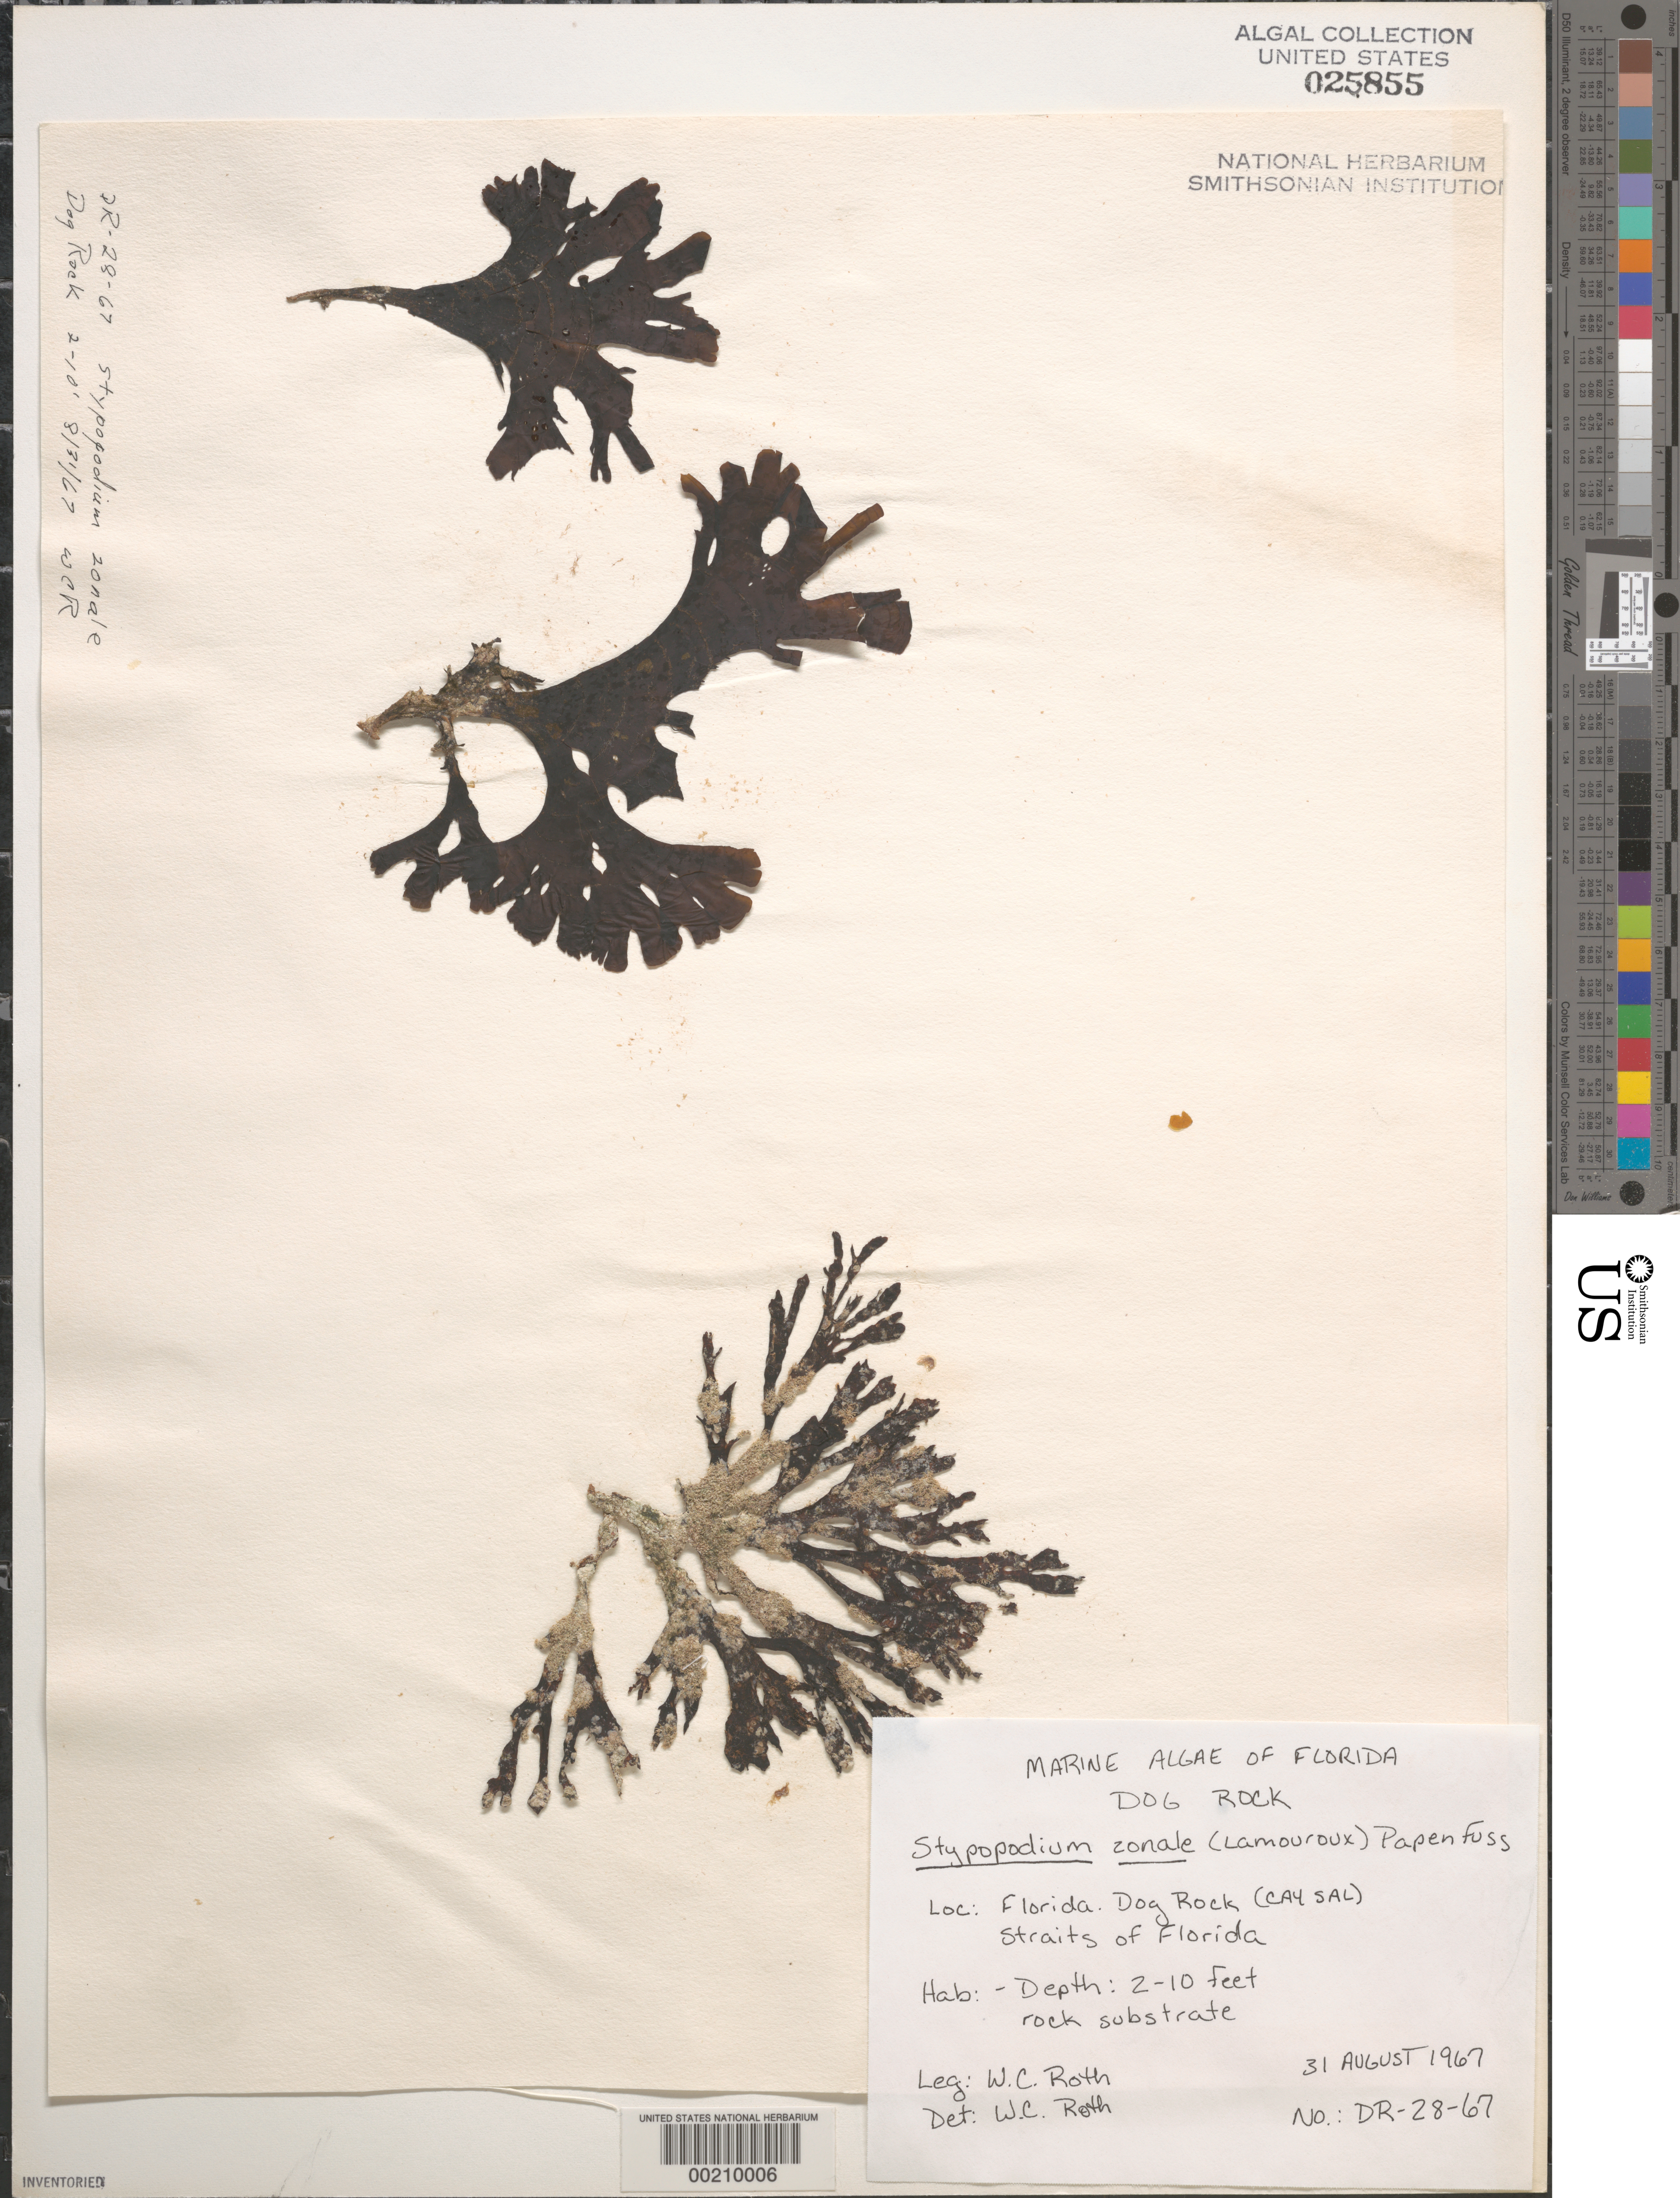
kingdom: Chromista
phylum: Ochrophyta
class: Phaeophyceae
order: Dictyotales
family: Dictyotaceae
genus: Stypopodium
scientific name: Stypopodium zonale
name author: (J.V.Lamouroux) Papenf.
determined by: Roth, W. C.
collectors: W. C. Roth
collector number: DR-28-67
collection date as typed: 31 Aug 1967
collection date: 1967-08-31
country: United States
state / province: Florida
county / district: Monroe County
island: Cay Sal (Dog Rock)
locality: Straits of Florida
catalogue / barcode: US 25855